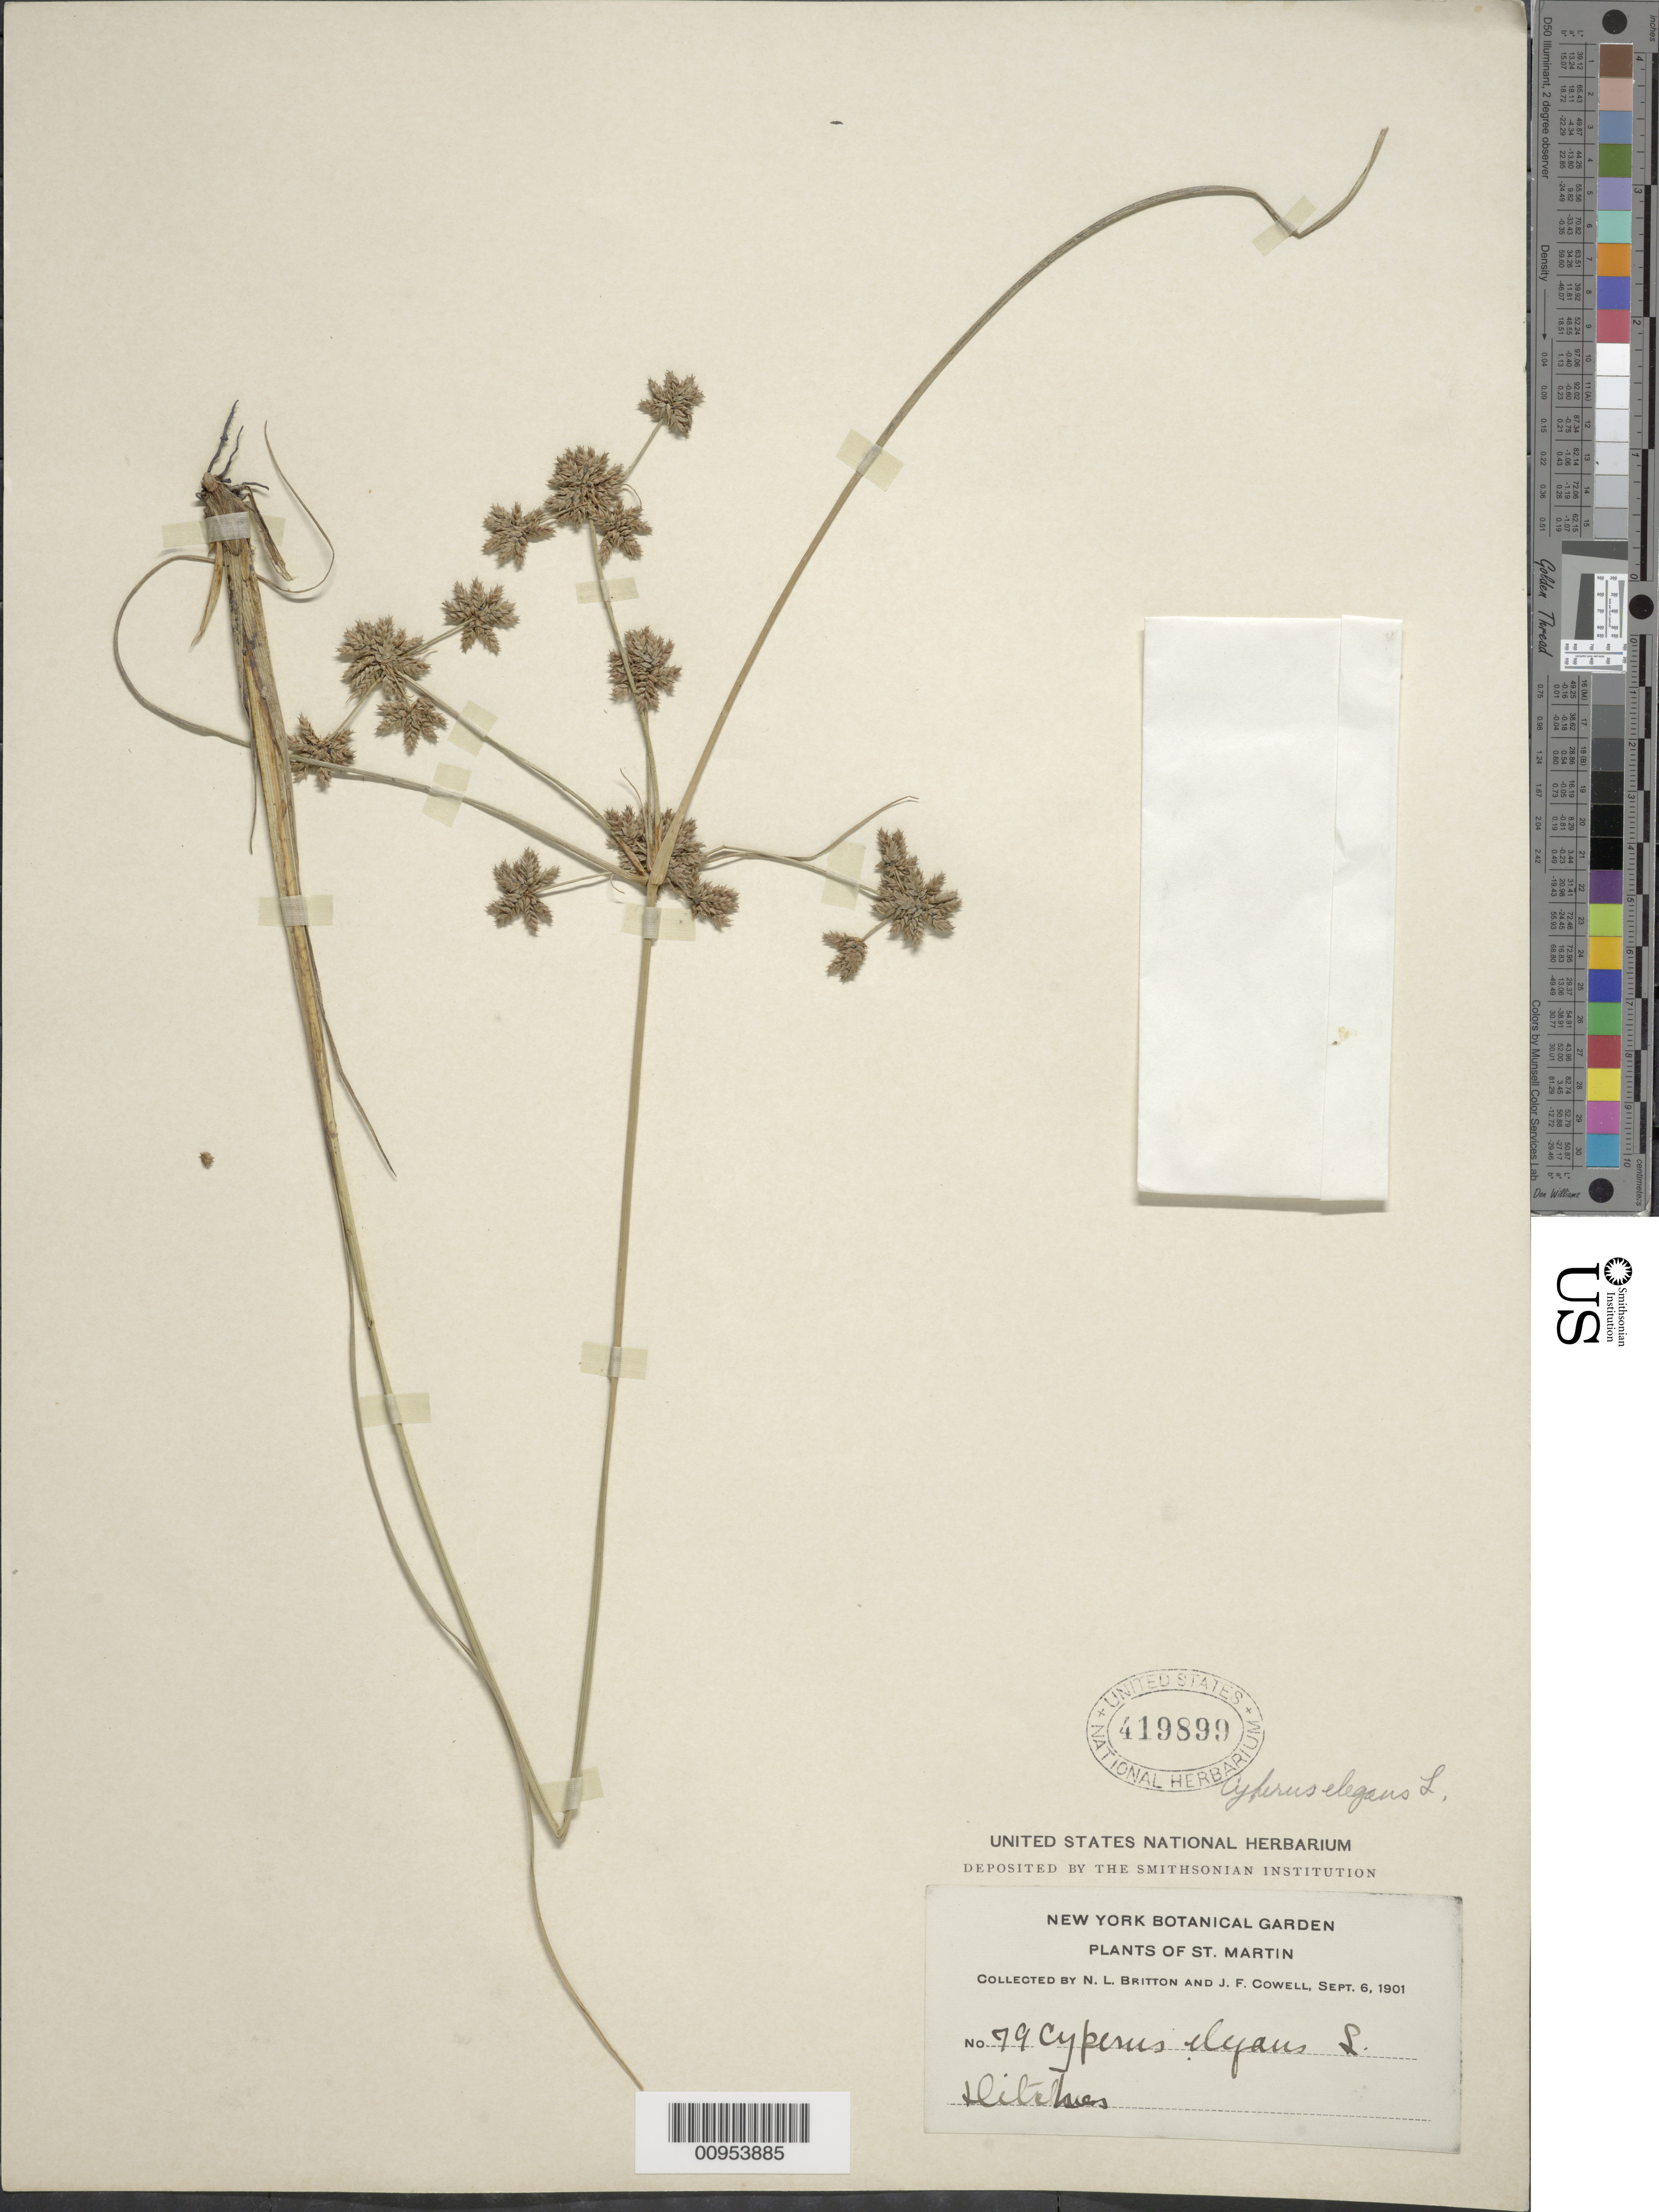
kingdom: Plantae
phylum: Tracheophyta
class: Liliopsida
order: Poales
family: Cyperaceae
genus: Cyperus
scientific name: Cyperus elegans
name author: L.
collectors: N. Britton & J. F. Cowell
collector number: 79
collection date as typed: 06 Sep 1901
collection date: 1901-09-06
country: Sint Maartin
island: Sint Maarten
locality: "Hilíhers"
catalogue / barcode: US 419899